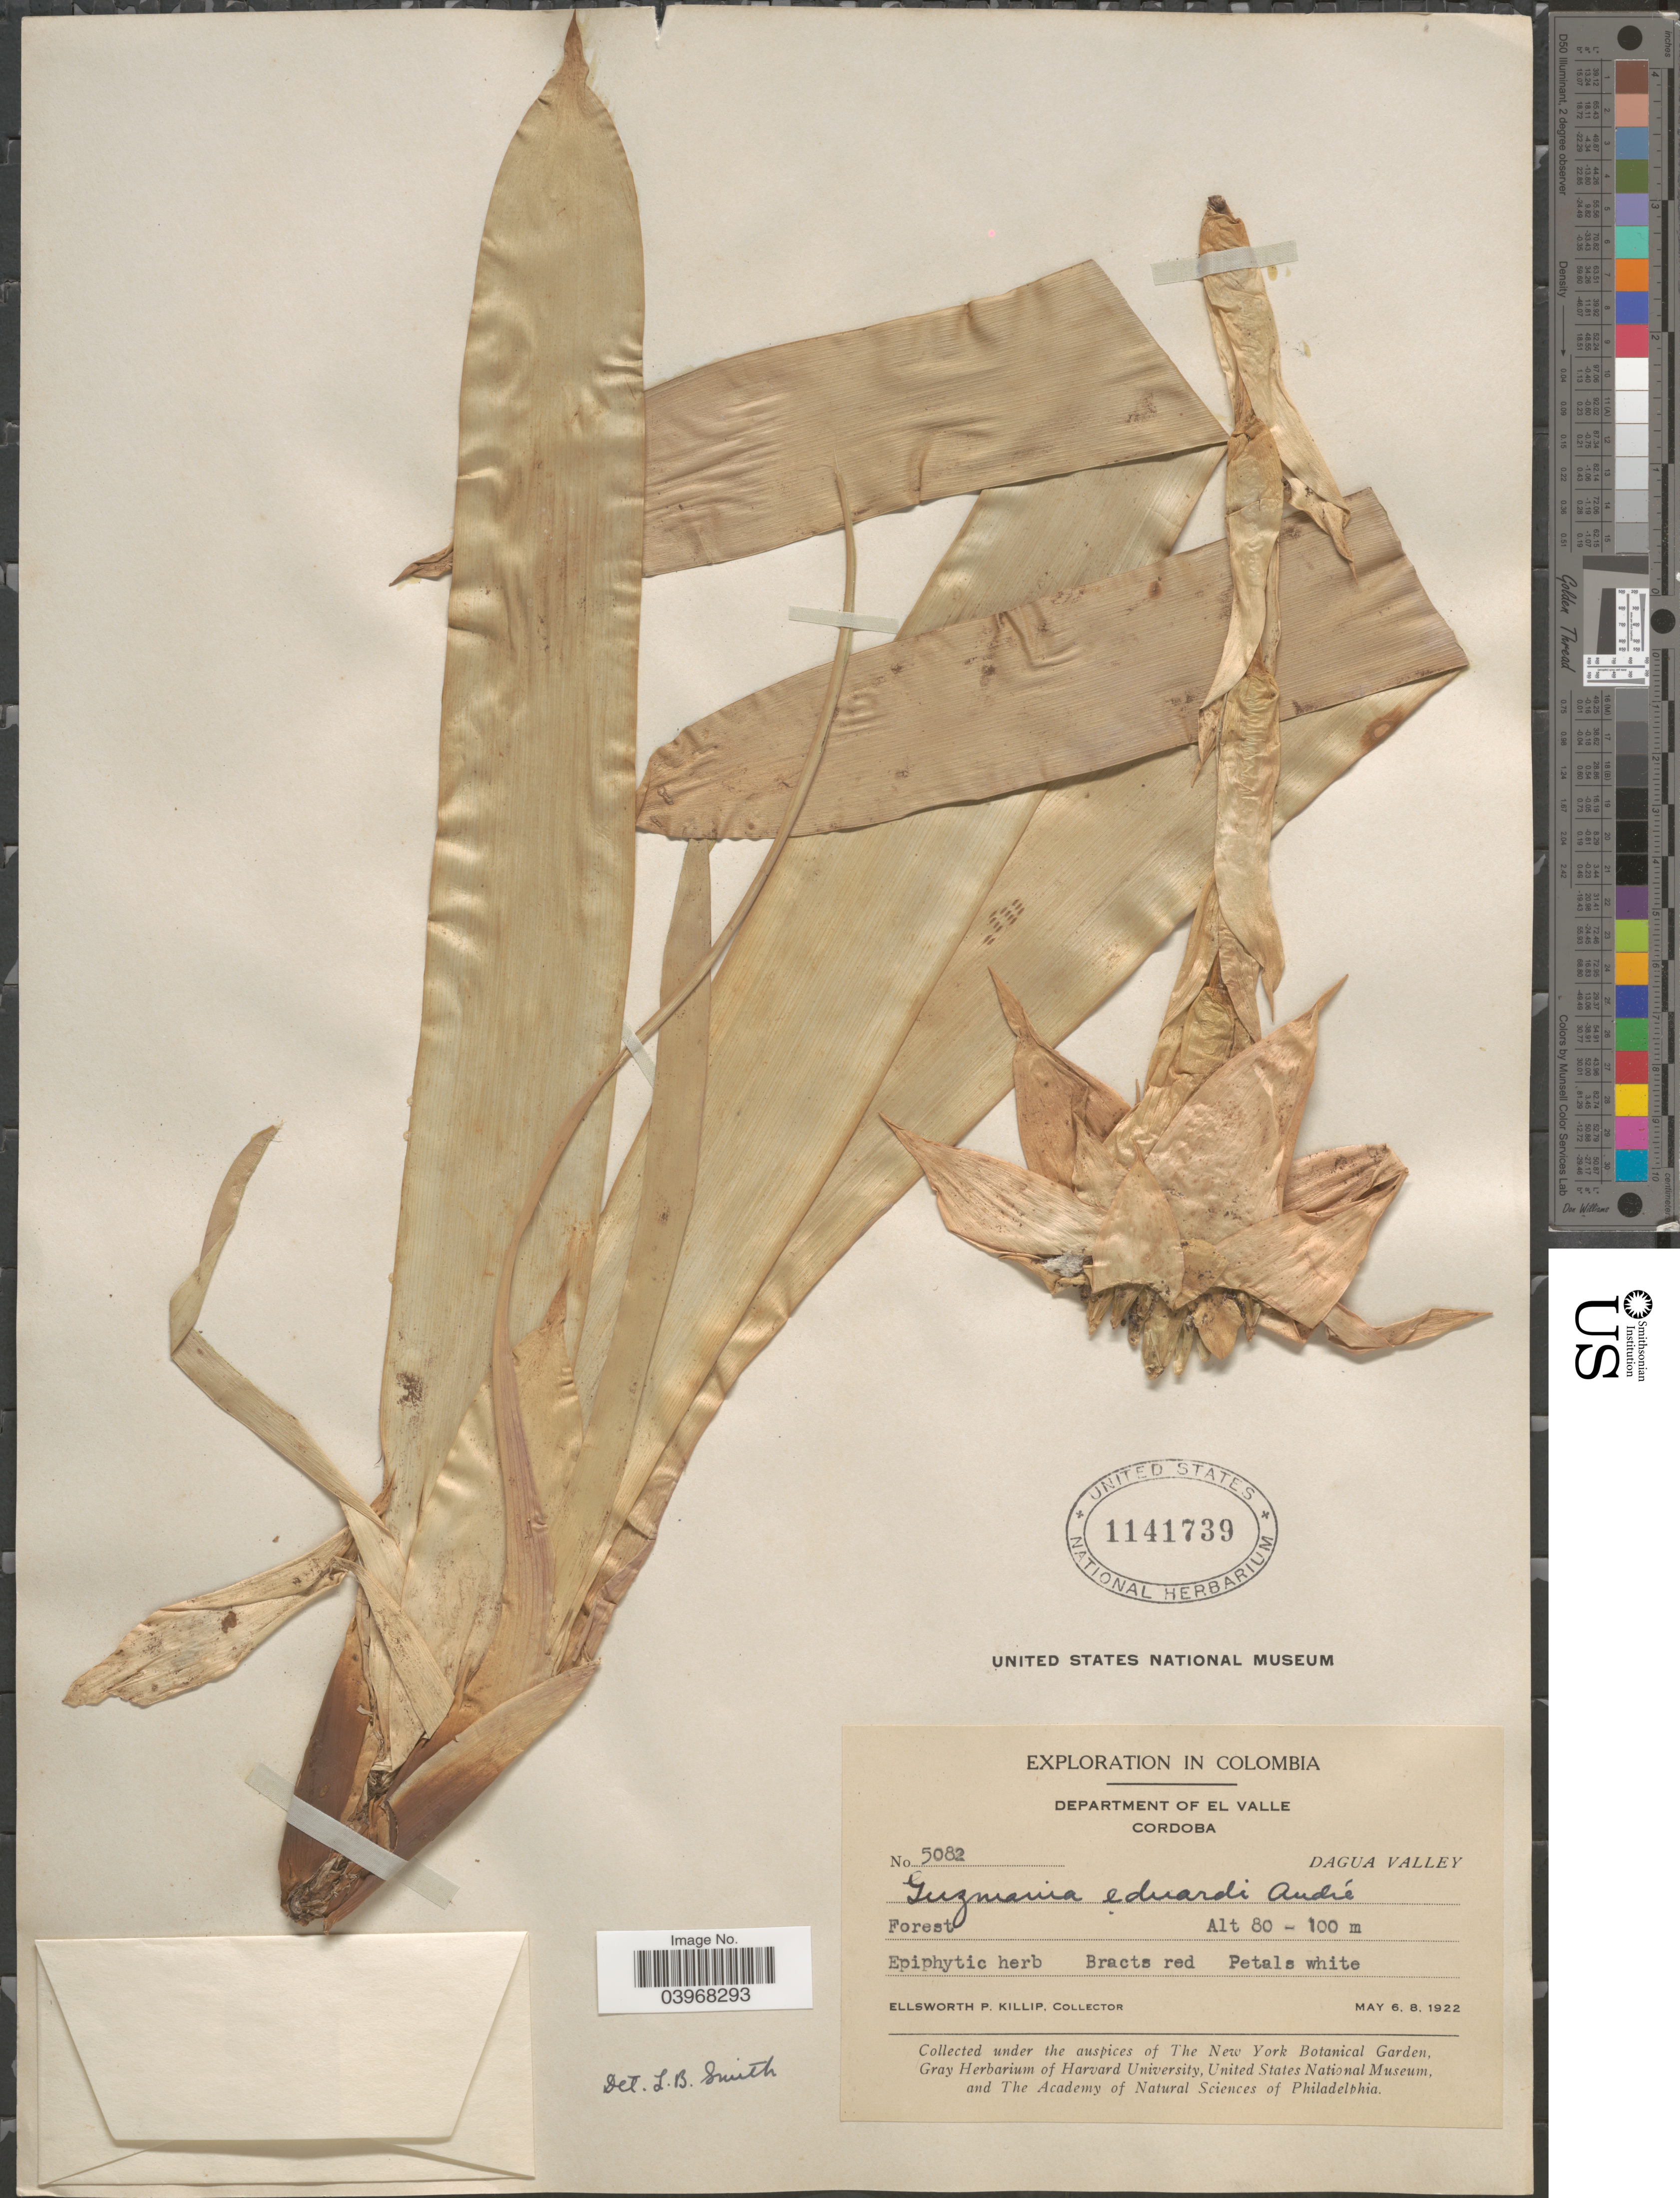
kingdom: Plantae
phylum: Tracheophyta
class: Liliopsida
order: Poales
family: Bromeliaceae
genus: Guzmania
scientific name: Guzmania duardi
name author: André ex Mez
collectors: E. P. Killip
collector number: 5082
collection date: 1922-05-06/1922-05-08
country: Colombia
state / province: Valle del Cauca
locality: Department of El Valle. Cordoba. Dagua Valley.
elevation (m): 80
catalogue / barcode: US 1141739